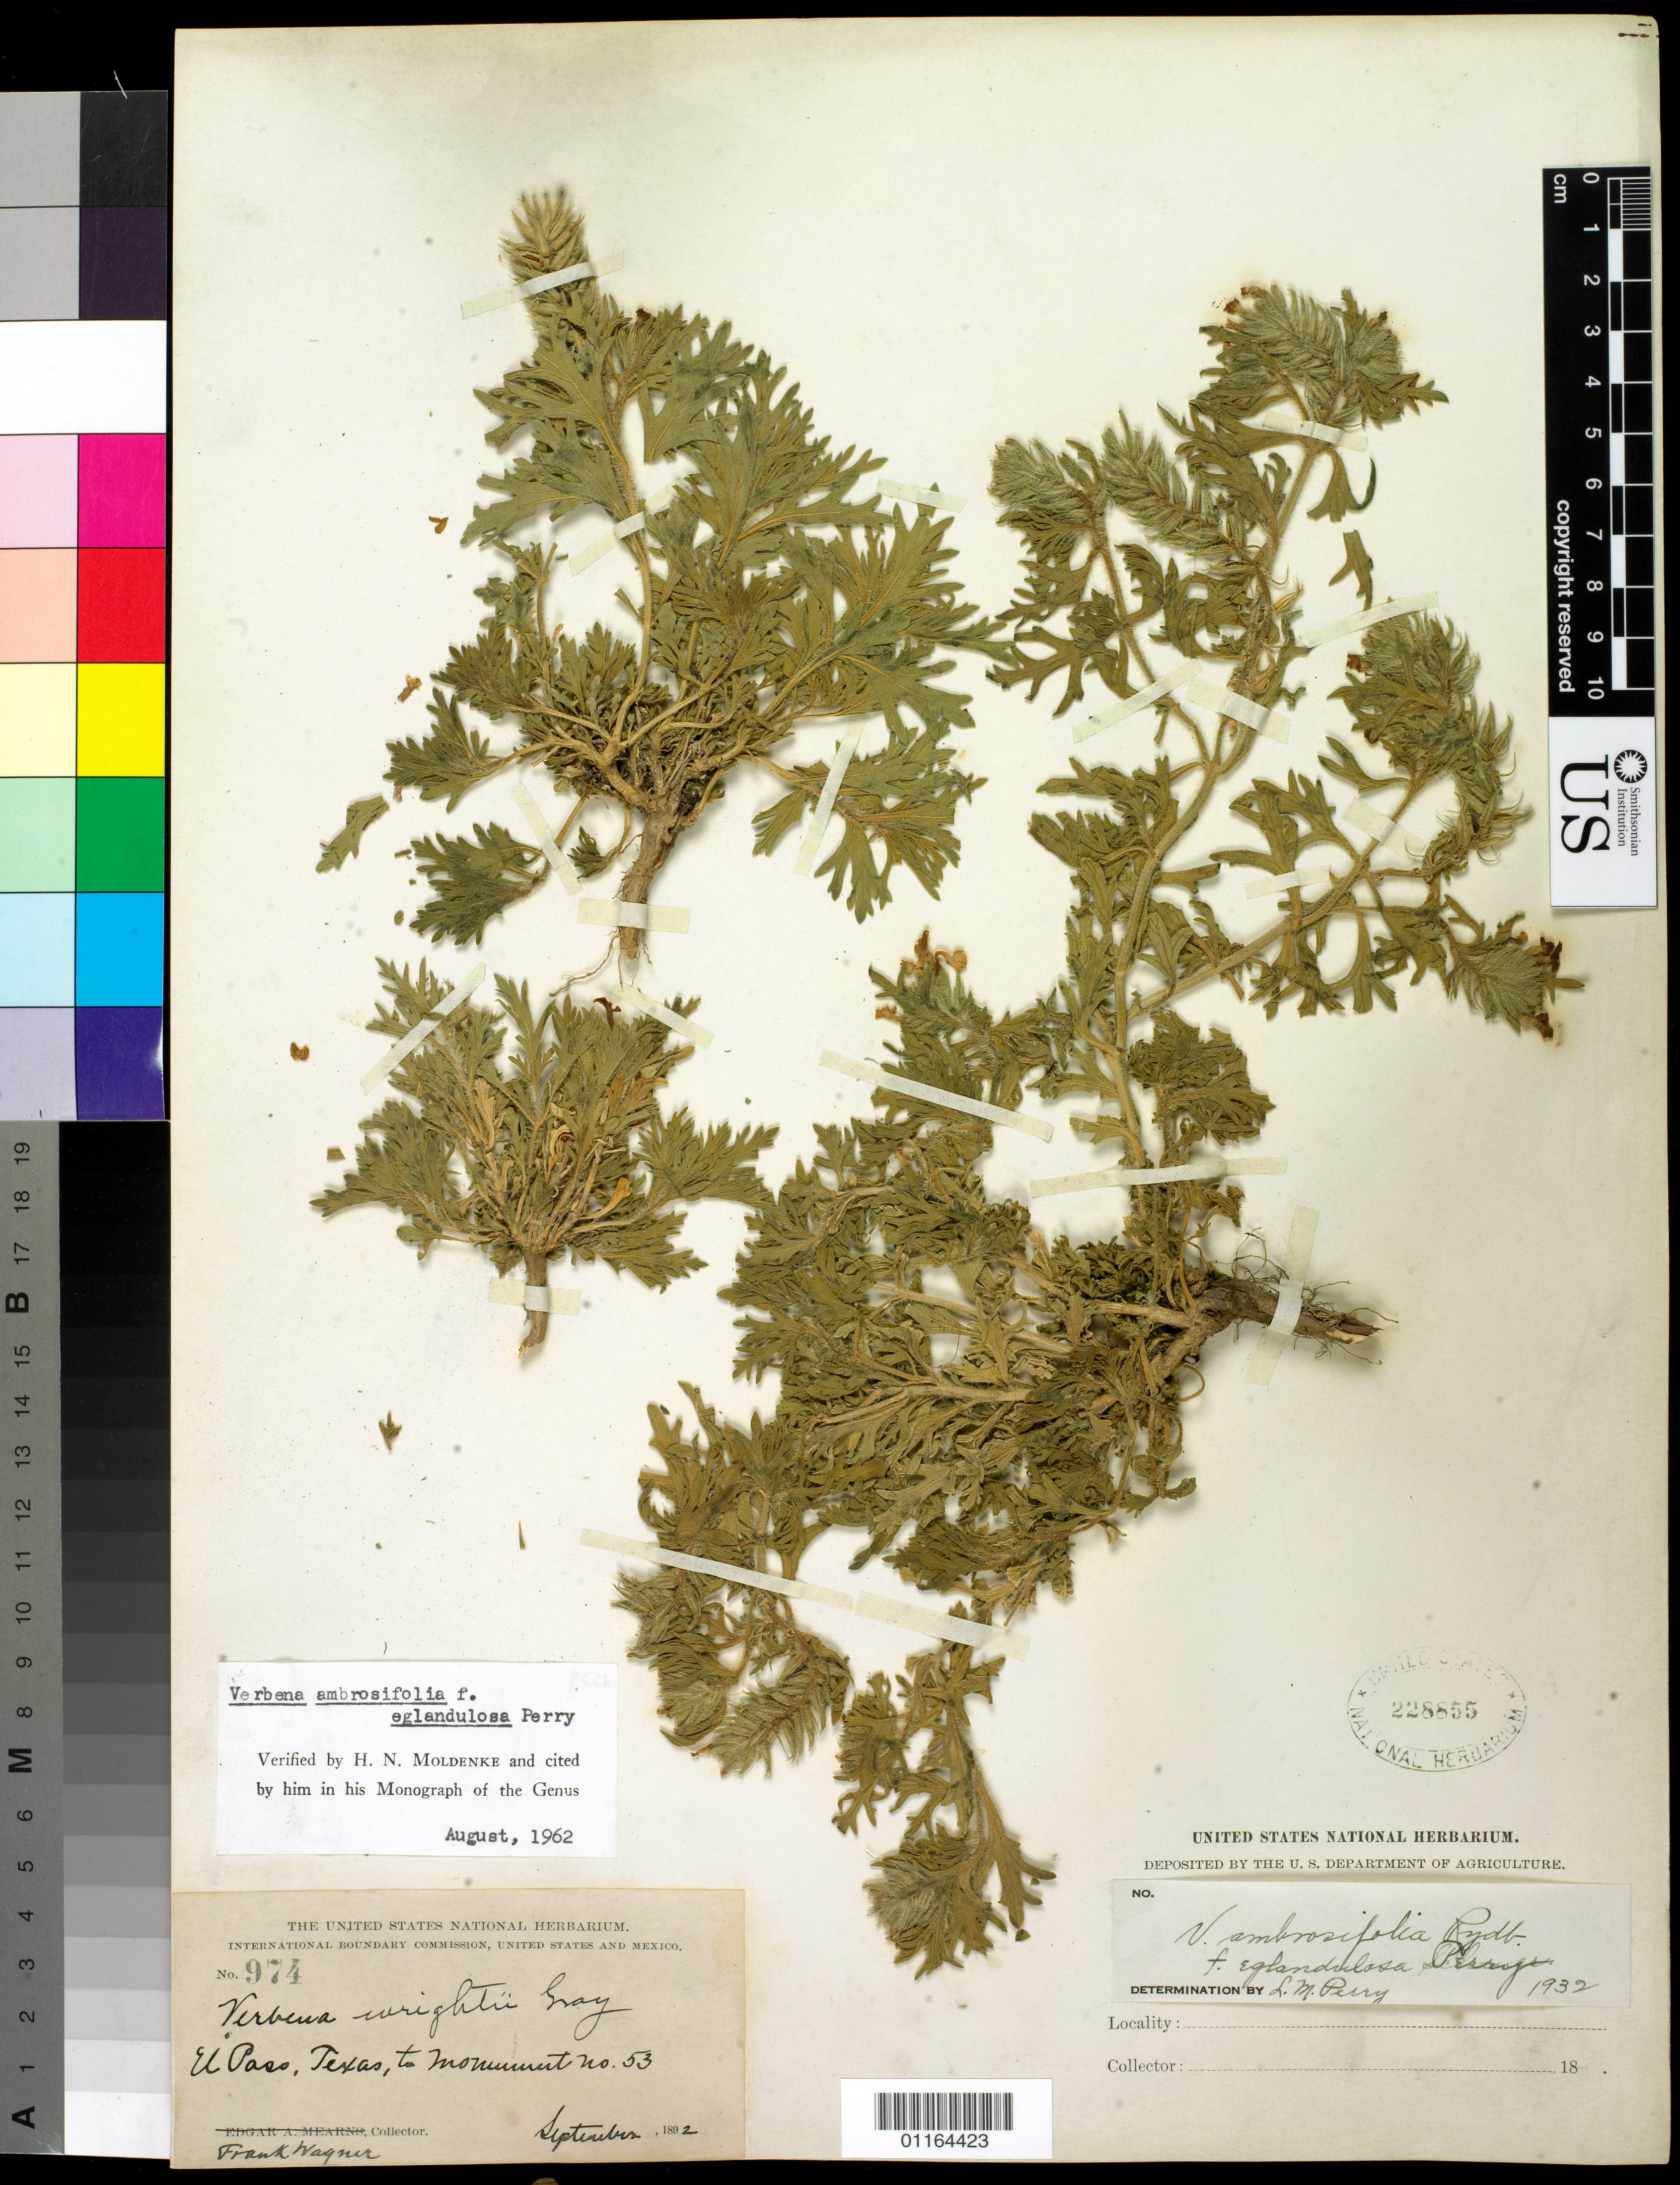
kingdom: Plantae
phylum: Tracheophyta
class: Magnoliopsida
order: Lamiales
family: Verbenaceae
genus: Verbena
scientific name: Verbena ambrosiifolia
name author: Rydb. ex Small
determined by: Moldenke, H. N.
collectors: -- Wagner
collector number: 974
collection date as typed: Sep 1892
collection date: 1892-09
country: United States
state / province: Texas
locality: Monument # 53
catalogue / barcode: US 228855